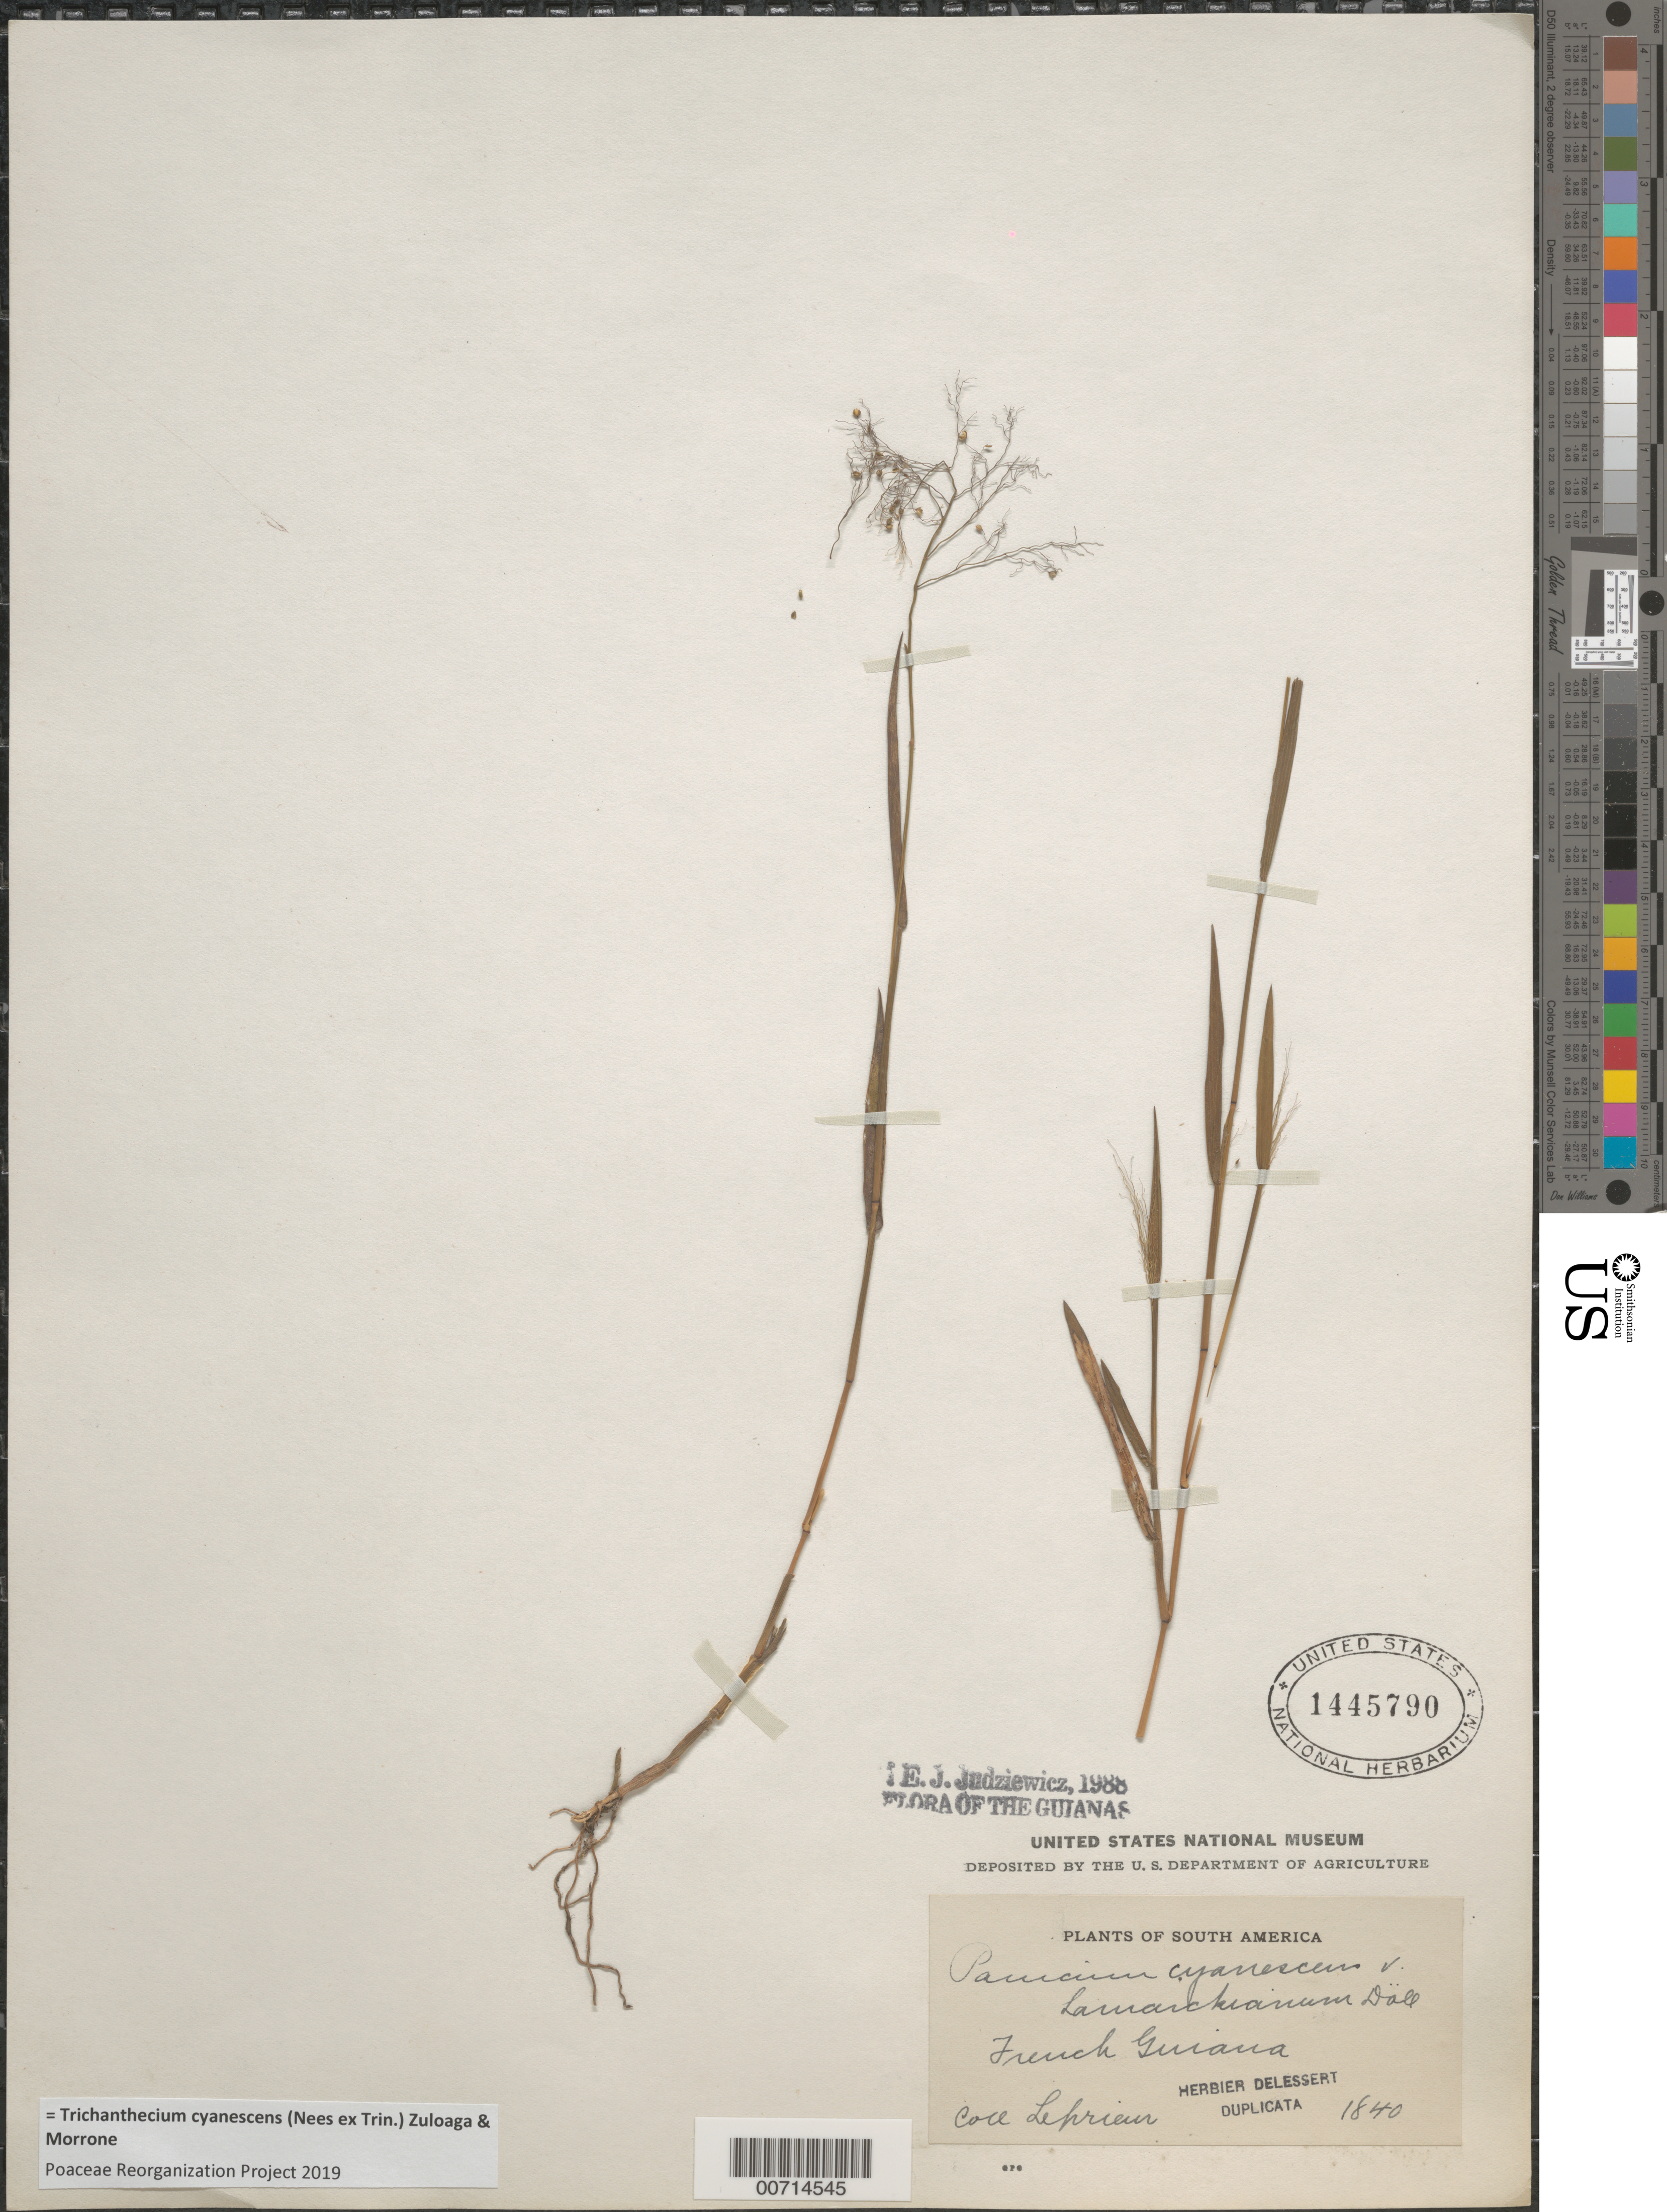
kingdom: Plantae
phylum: Tracheophyta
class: Liliopsida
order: Poales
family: Poaceae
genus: Panicum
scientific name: Panicum cyanescens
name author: Nees ex Trin.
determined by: Judziewicz, E. J.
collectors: F. M. R. Leprieur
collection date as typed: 1840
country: French Guiana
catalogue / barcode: US 1445790